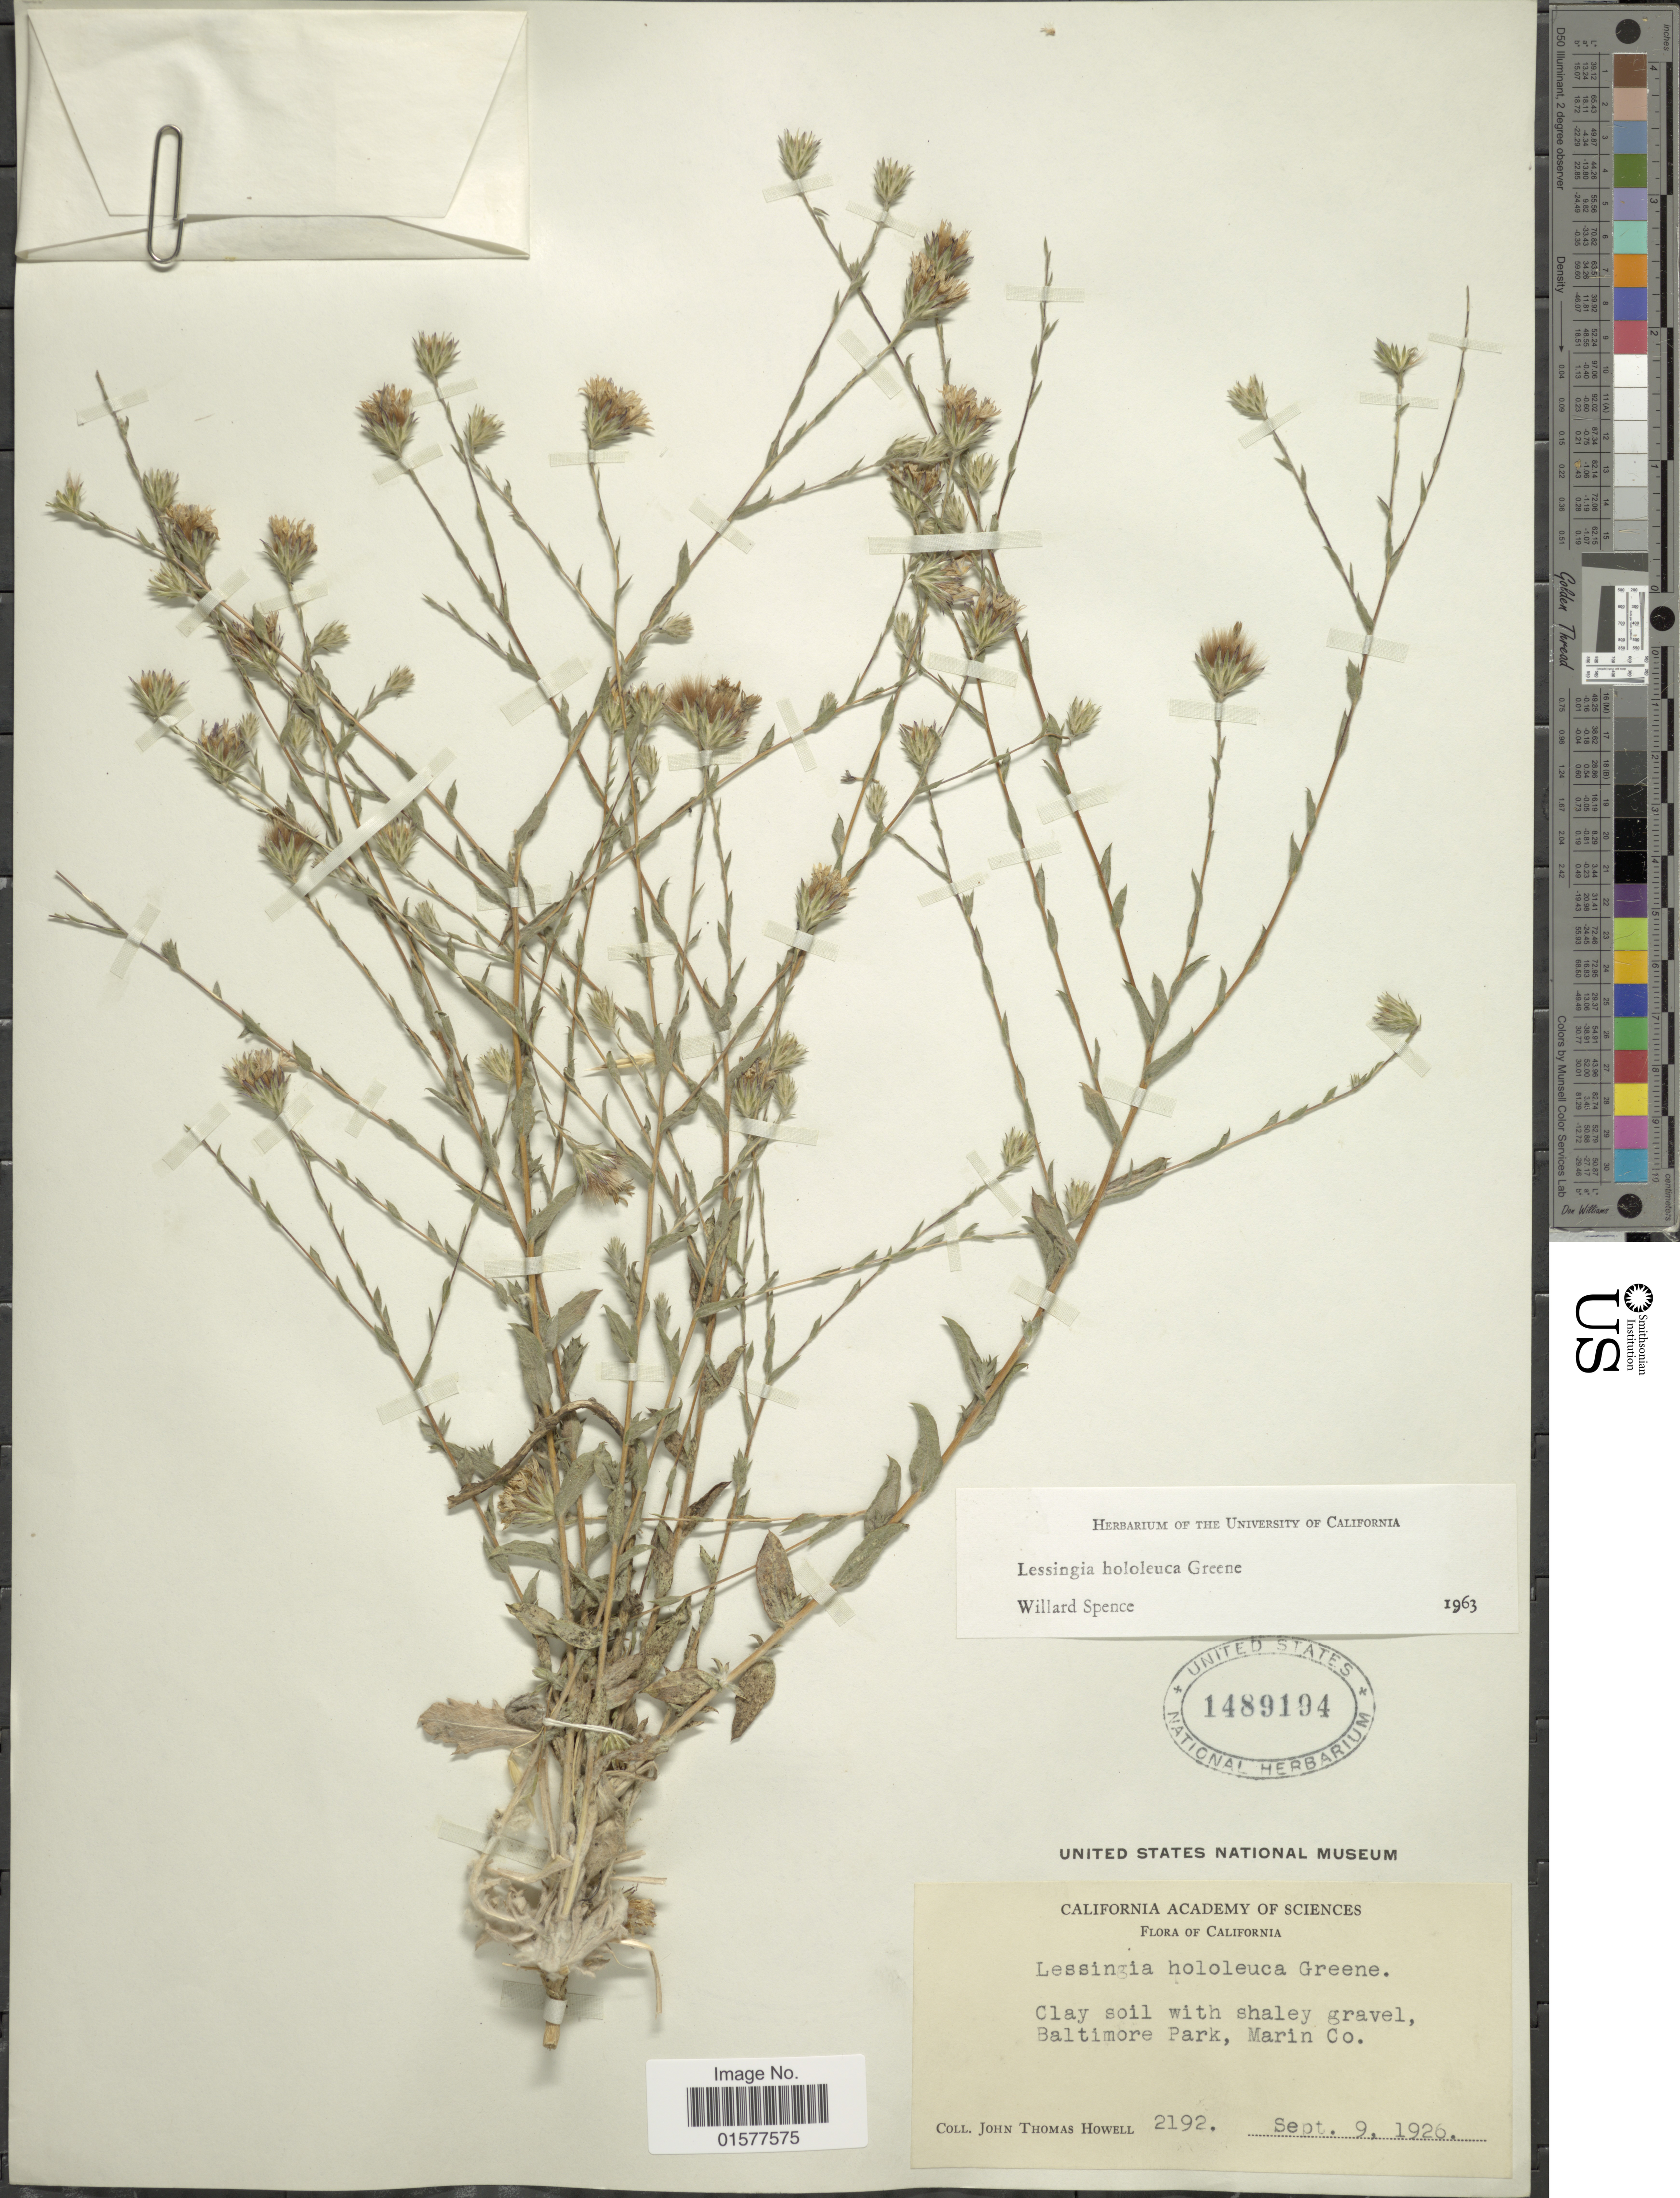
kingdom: Plantae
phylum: Tracheophyta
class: Magnoliopsida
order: Asterales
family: Asteraceae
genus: Lessingia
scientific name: Lessingia hololeuca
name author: Greene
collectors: J. T. Howell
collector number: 2192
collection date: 1926-09-09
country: United States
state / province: California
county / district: Marin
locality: Clay soil with shaley gravel, Baltimore Park, Marin Co.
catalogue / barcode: US 1489194